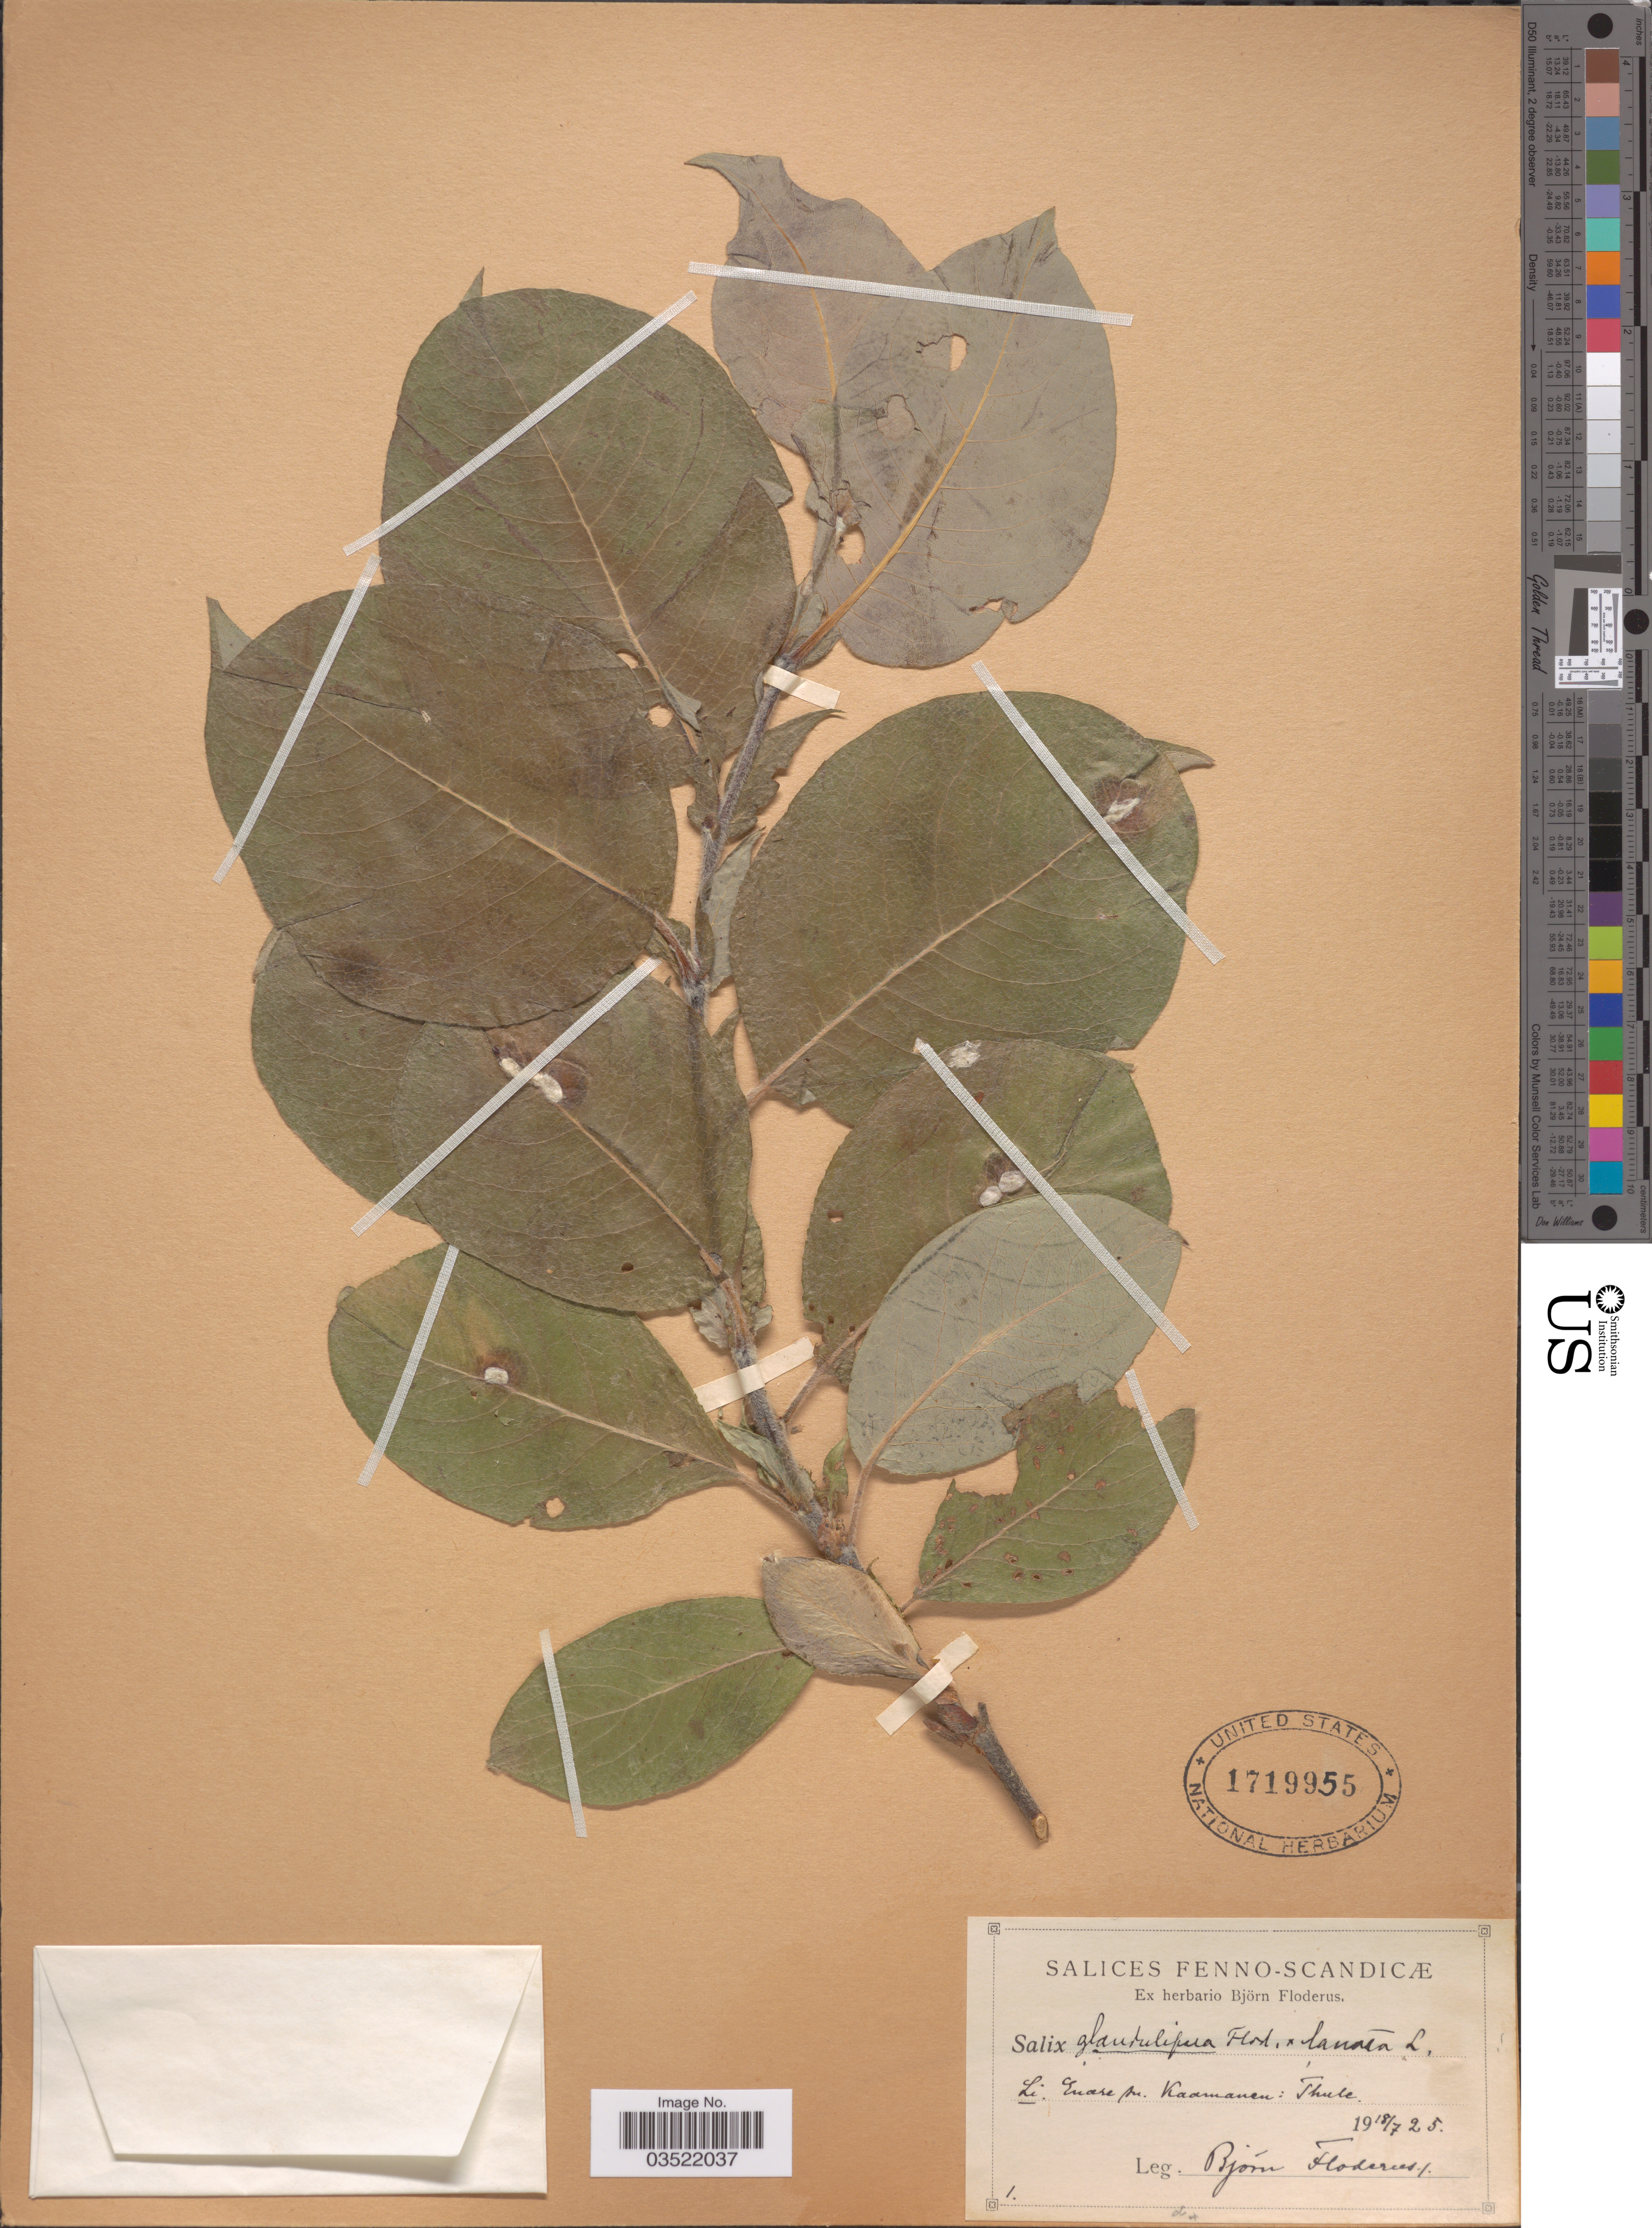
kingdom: Plantae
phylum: Tracheophyta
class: Magnoliopsida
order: Malpighiales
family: Salicaceae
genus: Salix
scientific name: Salix glandulifera x S. lanata L.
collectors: B. G. O. Floderus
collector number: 1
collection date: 1925-07-18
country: Finland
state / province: Lappi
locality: [Kaamanen] Thule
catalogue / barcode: US 1719955